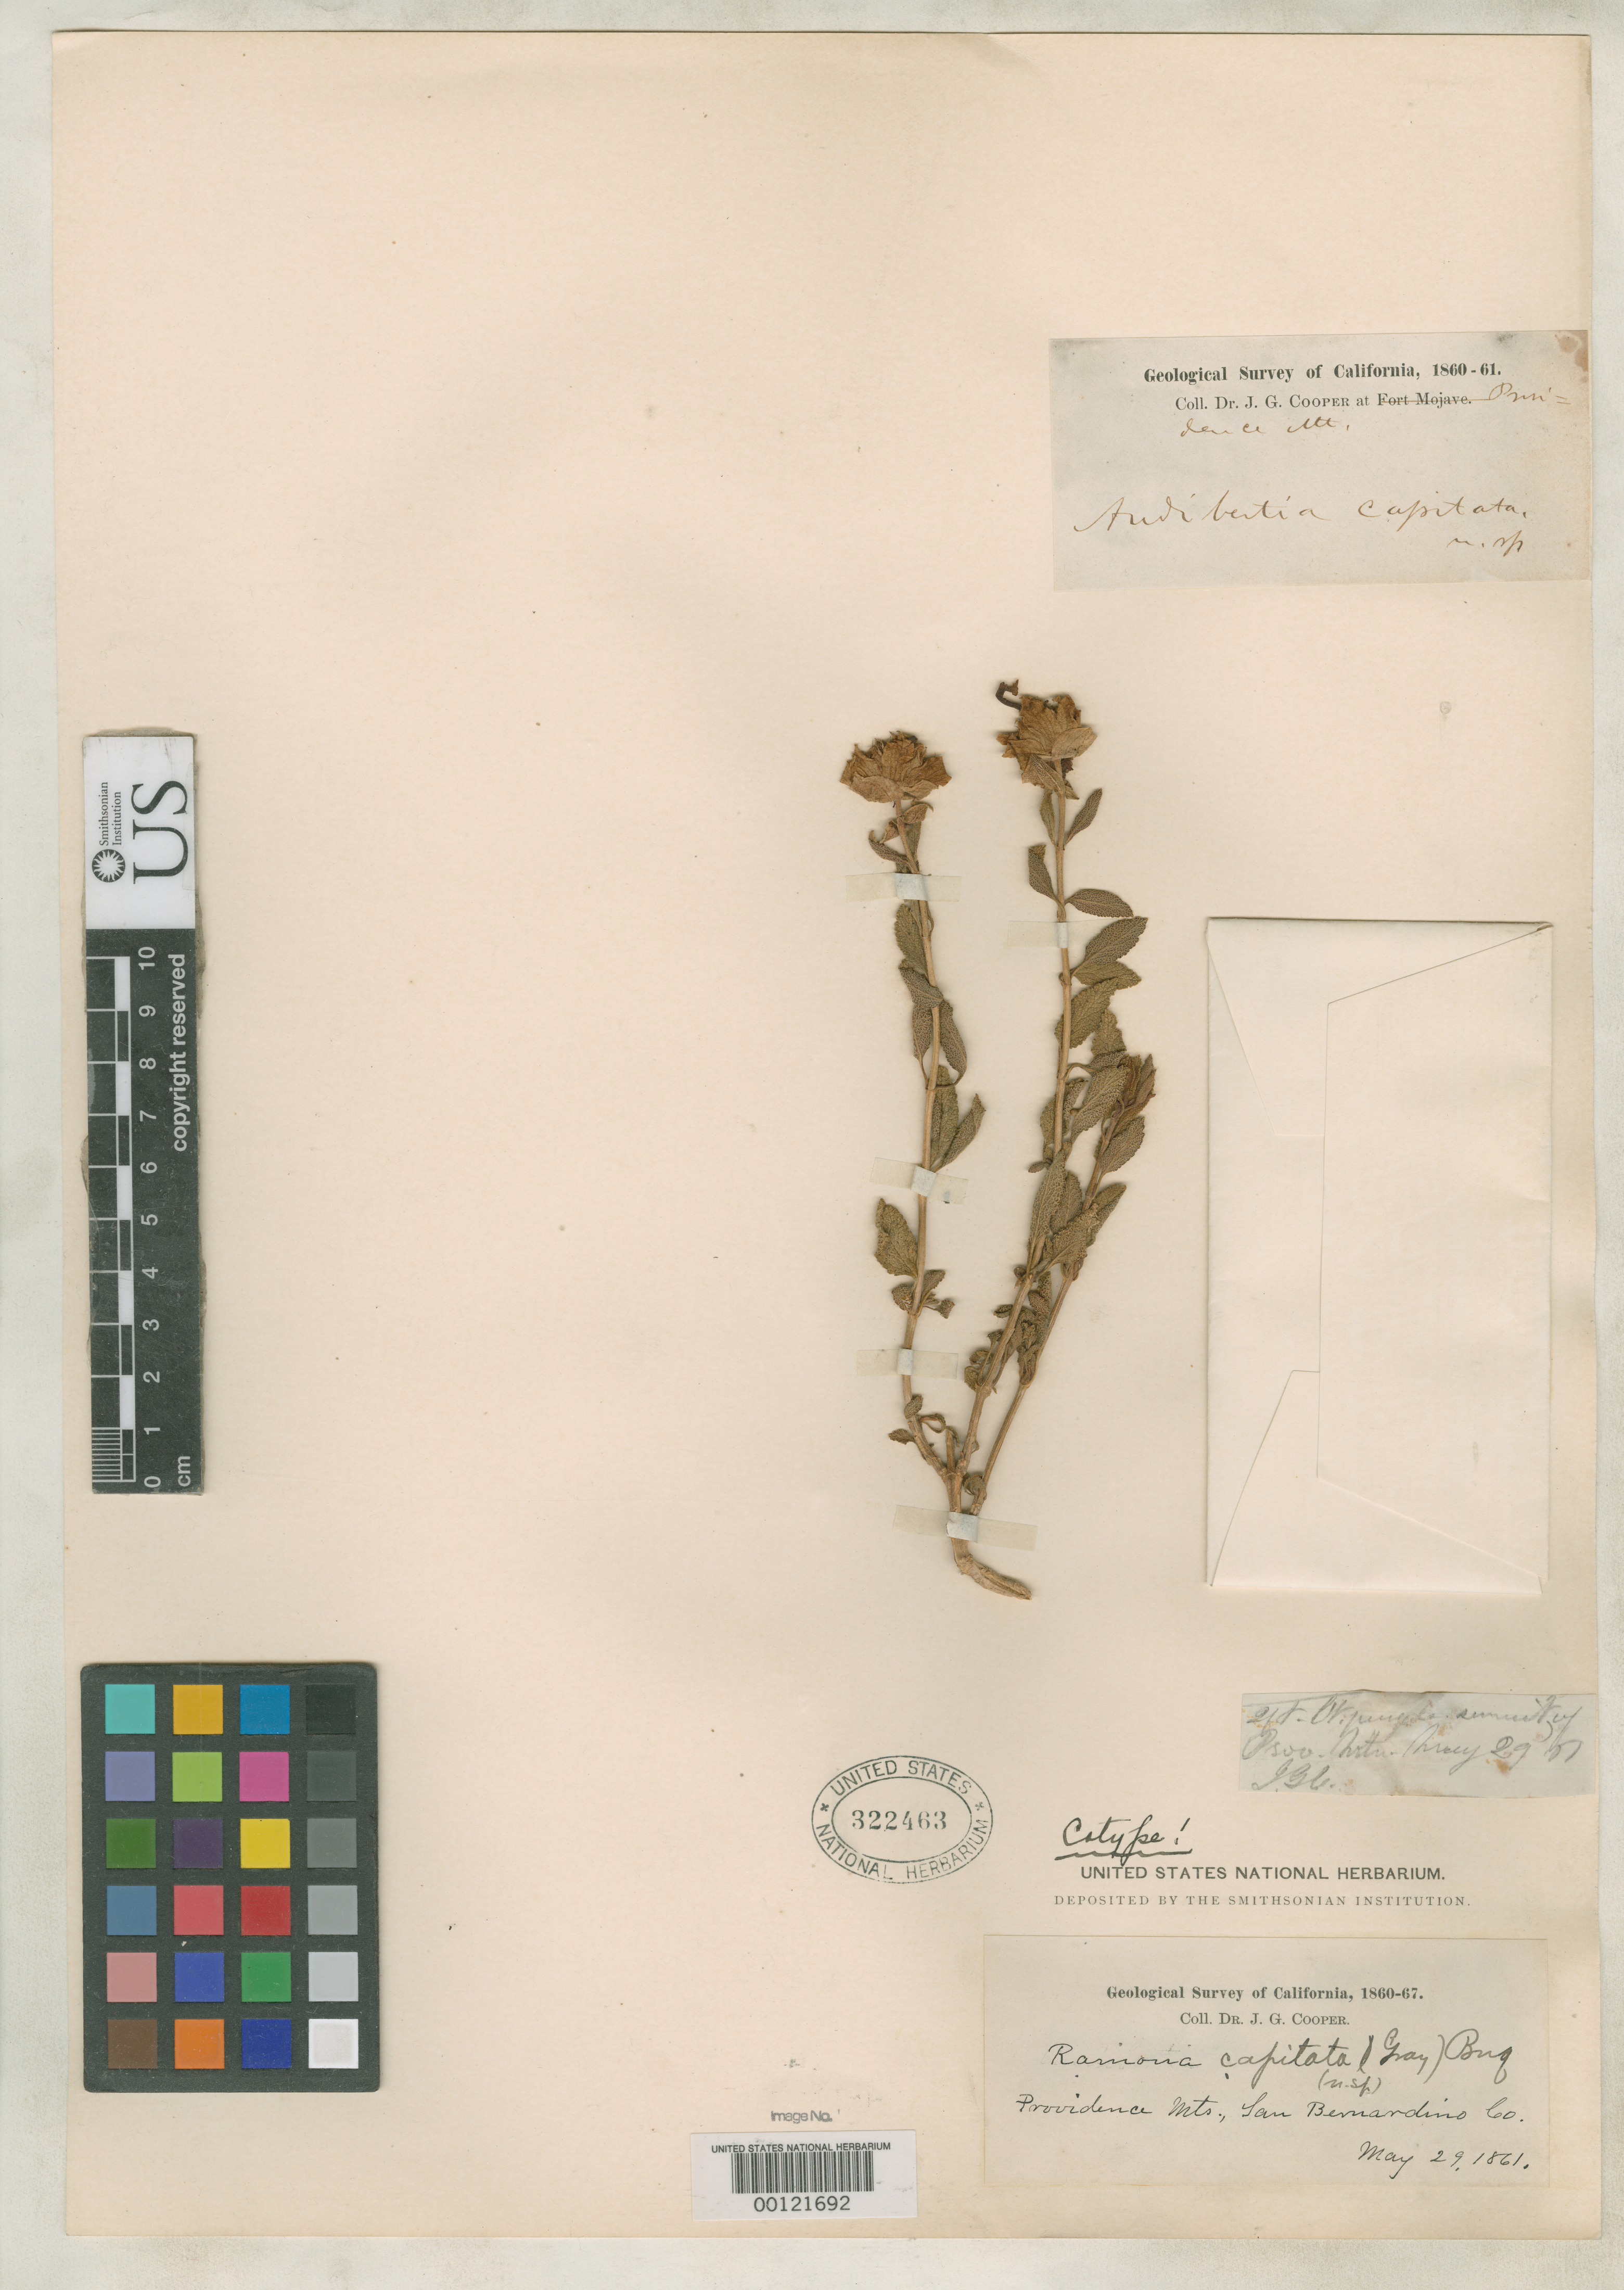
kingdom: Plantae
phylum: Tracheophyta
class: Magnoliopsida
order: Lamiales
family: Lamiaceae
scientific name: Audibertia capitata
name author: A. Gray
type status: Isotype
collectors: J. G. Cooper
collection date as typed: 29 May 1861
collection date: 1861-05-29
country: United States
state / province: California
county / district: San Bernardino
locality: Summit, Providence Mt.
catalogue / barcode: US 322463